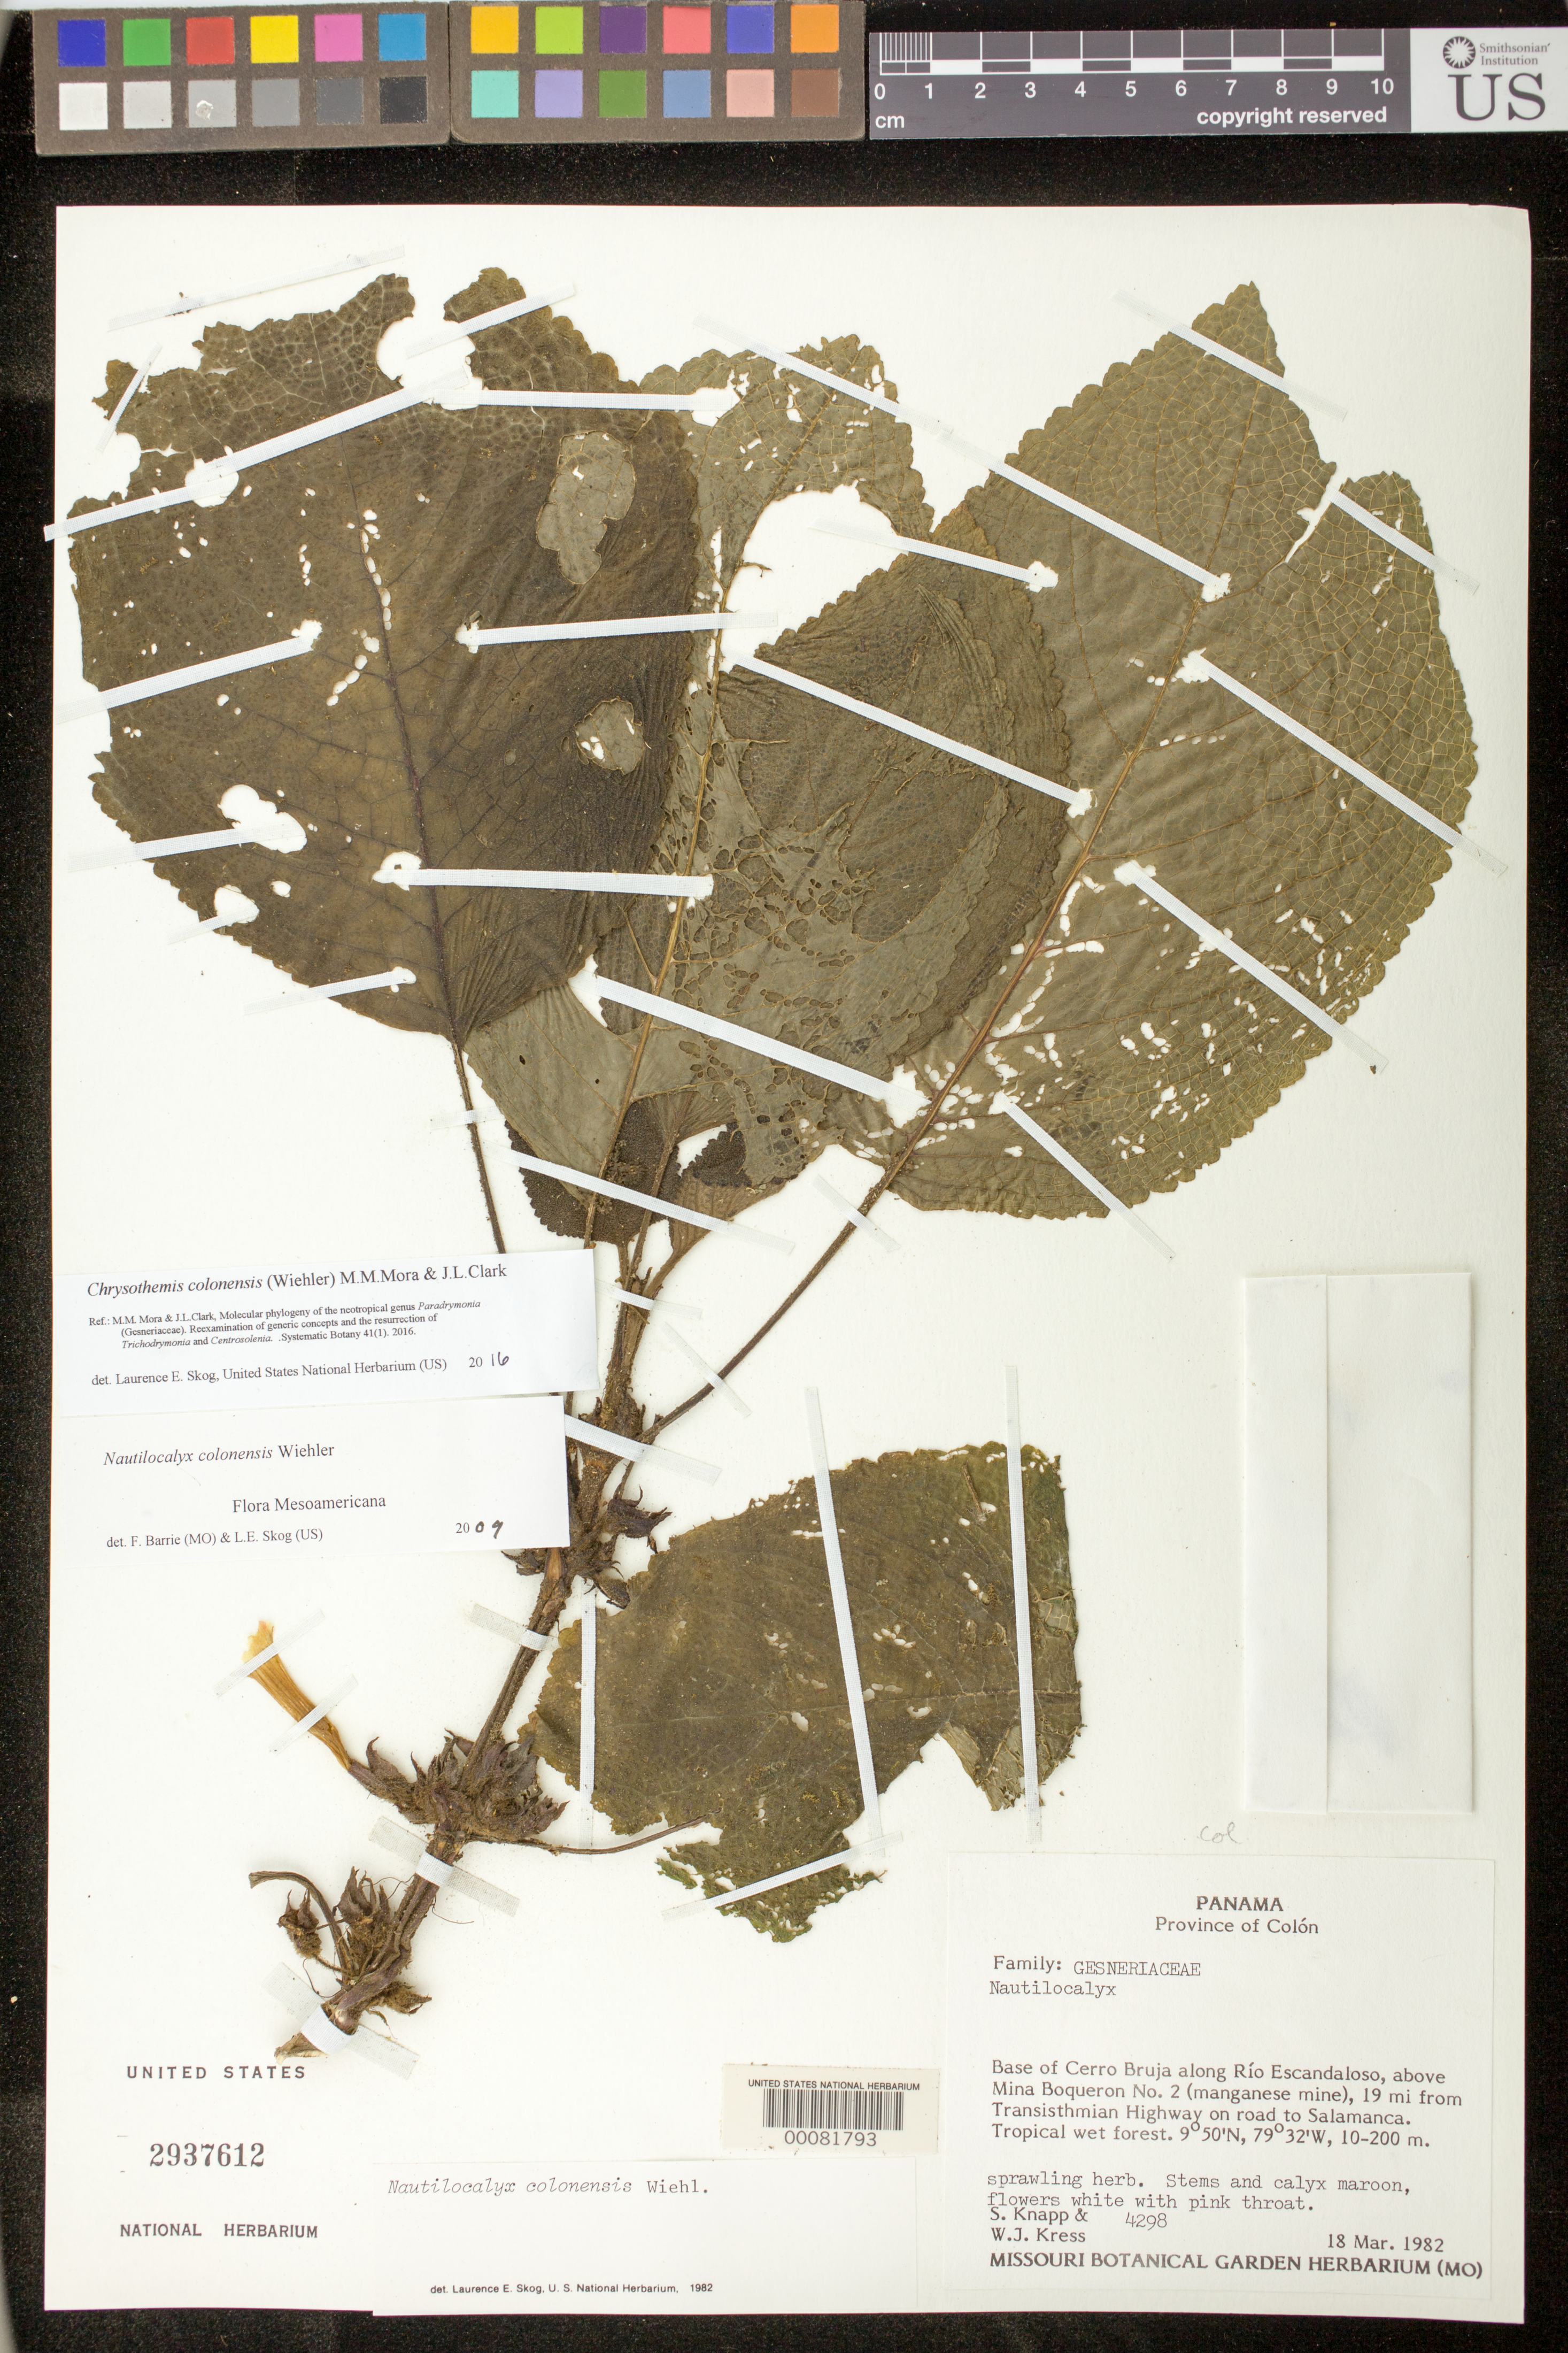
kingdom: Plantae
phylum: Tracheophyta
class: Magnoliopsida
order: Lamiales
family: Gesneriaceae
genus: Chrysothemis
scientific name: Chrysothemis colonensis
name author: (Wiehler) M.M. Mora & J.L. Clark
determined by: Skog, Laurence E.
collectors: S. Knapp & W. J. Kress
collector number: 4298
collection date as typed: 18 Mar 1982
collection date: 1982-03-18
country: Panama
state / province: Colón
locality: Base of Cerro Bruja along Rio Escandaloso, above mina Boqueron no 2 (manganese mine), 19 mi from Transisthmian hwy to Salamanca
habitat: Tropical wet forest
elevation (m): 10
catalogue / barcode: US 2937612